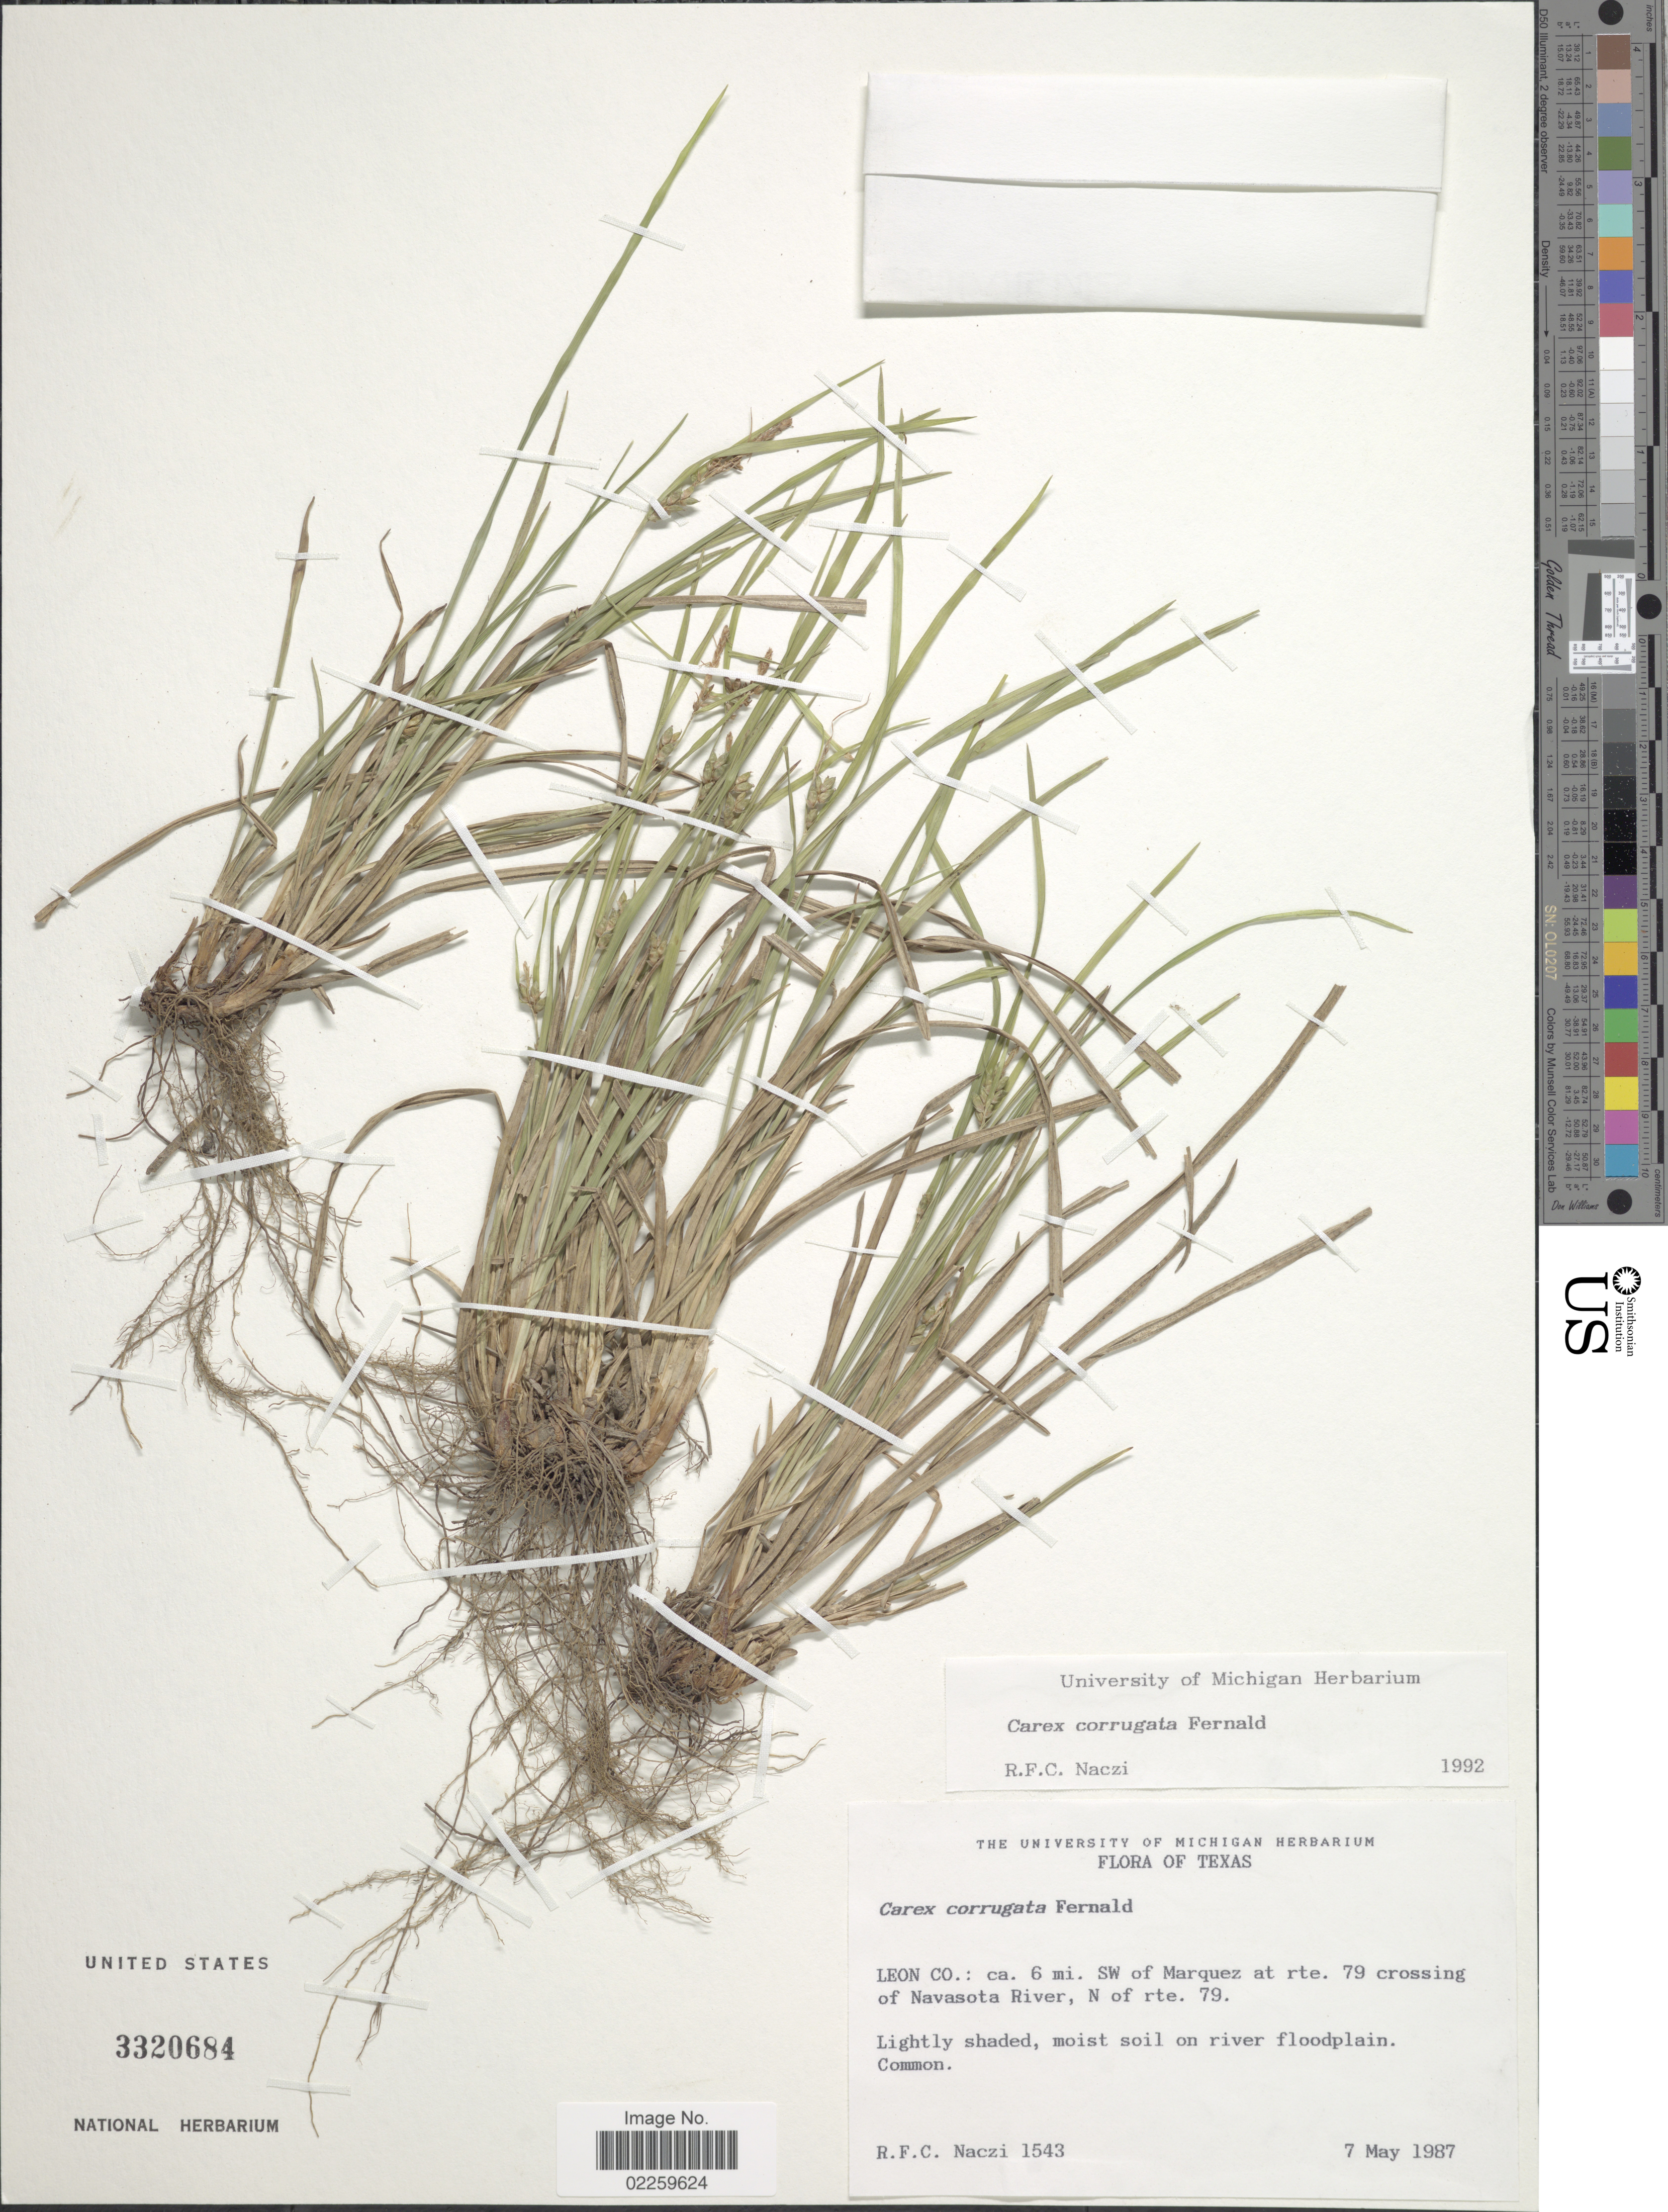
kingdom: Plantae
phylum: Tracheophyta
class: Liliopsida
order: Poales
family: Cyperaceae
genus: Carex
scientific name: Carex corrugata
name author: Fernald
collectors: R. F. C. Naczi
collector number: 1543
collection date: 1987-05-07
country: United States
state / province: Texas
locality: Leon Co.: ca 6 mi. SW of Marquez at rte. 79 crossing of Navasota River, N of rte. 79, moist soil on river floodplain.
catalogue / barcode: US 3320684